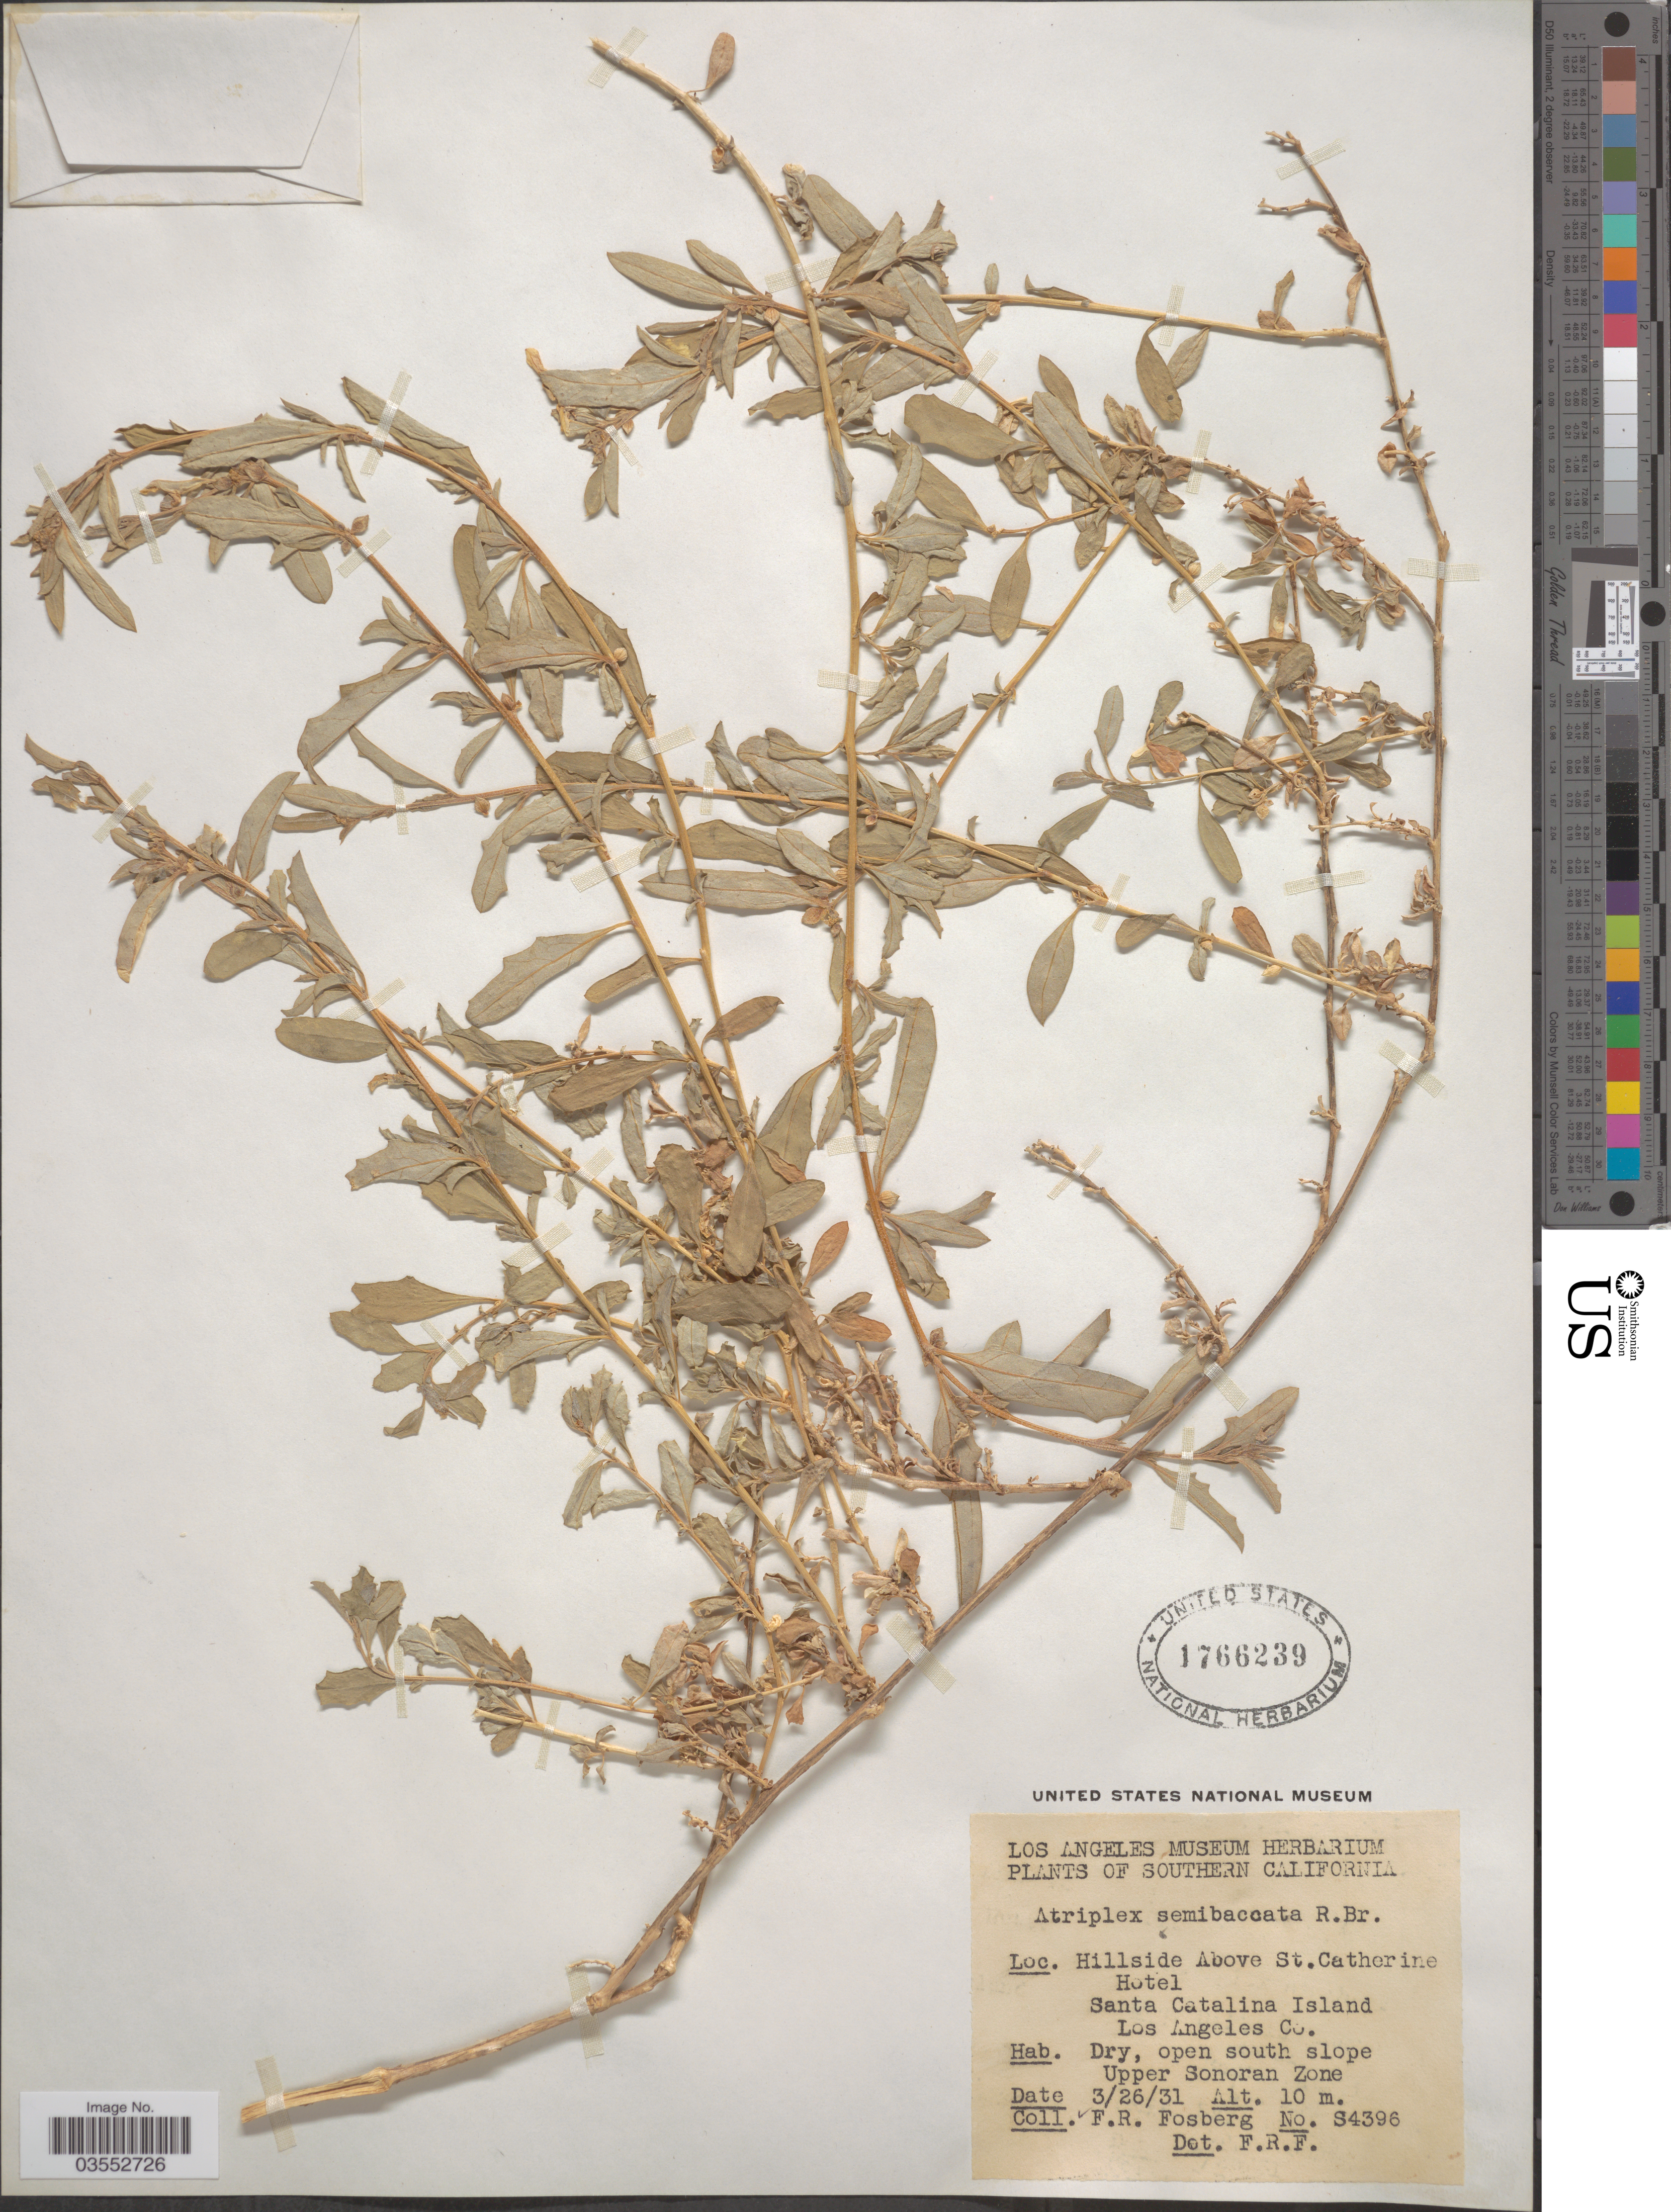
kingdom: Plantae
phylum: Tracheophyta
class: Magnoliopsida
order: Caryophyllales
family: Amaranthaceae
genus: Atriplex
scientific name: Atriplex semibaccata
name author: R. Br.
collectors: F. R. Fosberg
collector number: S4396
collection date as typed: Transcribed d/m/y: 26/3/31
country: United States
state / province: California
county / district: Los Angeles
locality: Southern California. Hillside Above St. Catherine Hotel Santa Catalina Island. Los Angeles Co. Upper Sonoran Zone.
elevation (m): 10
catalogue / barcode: US 1766239